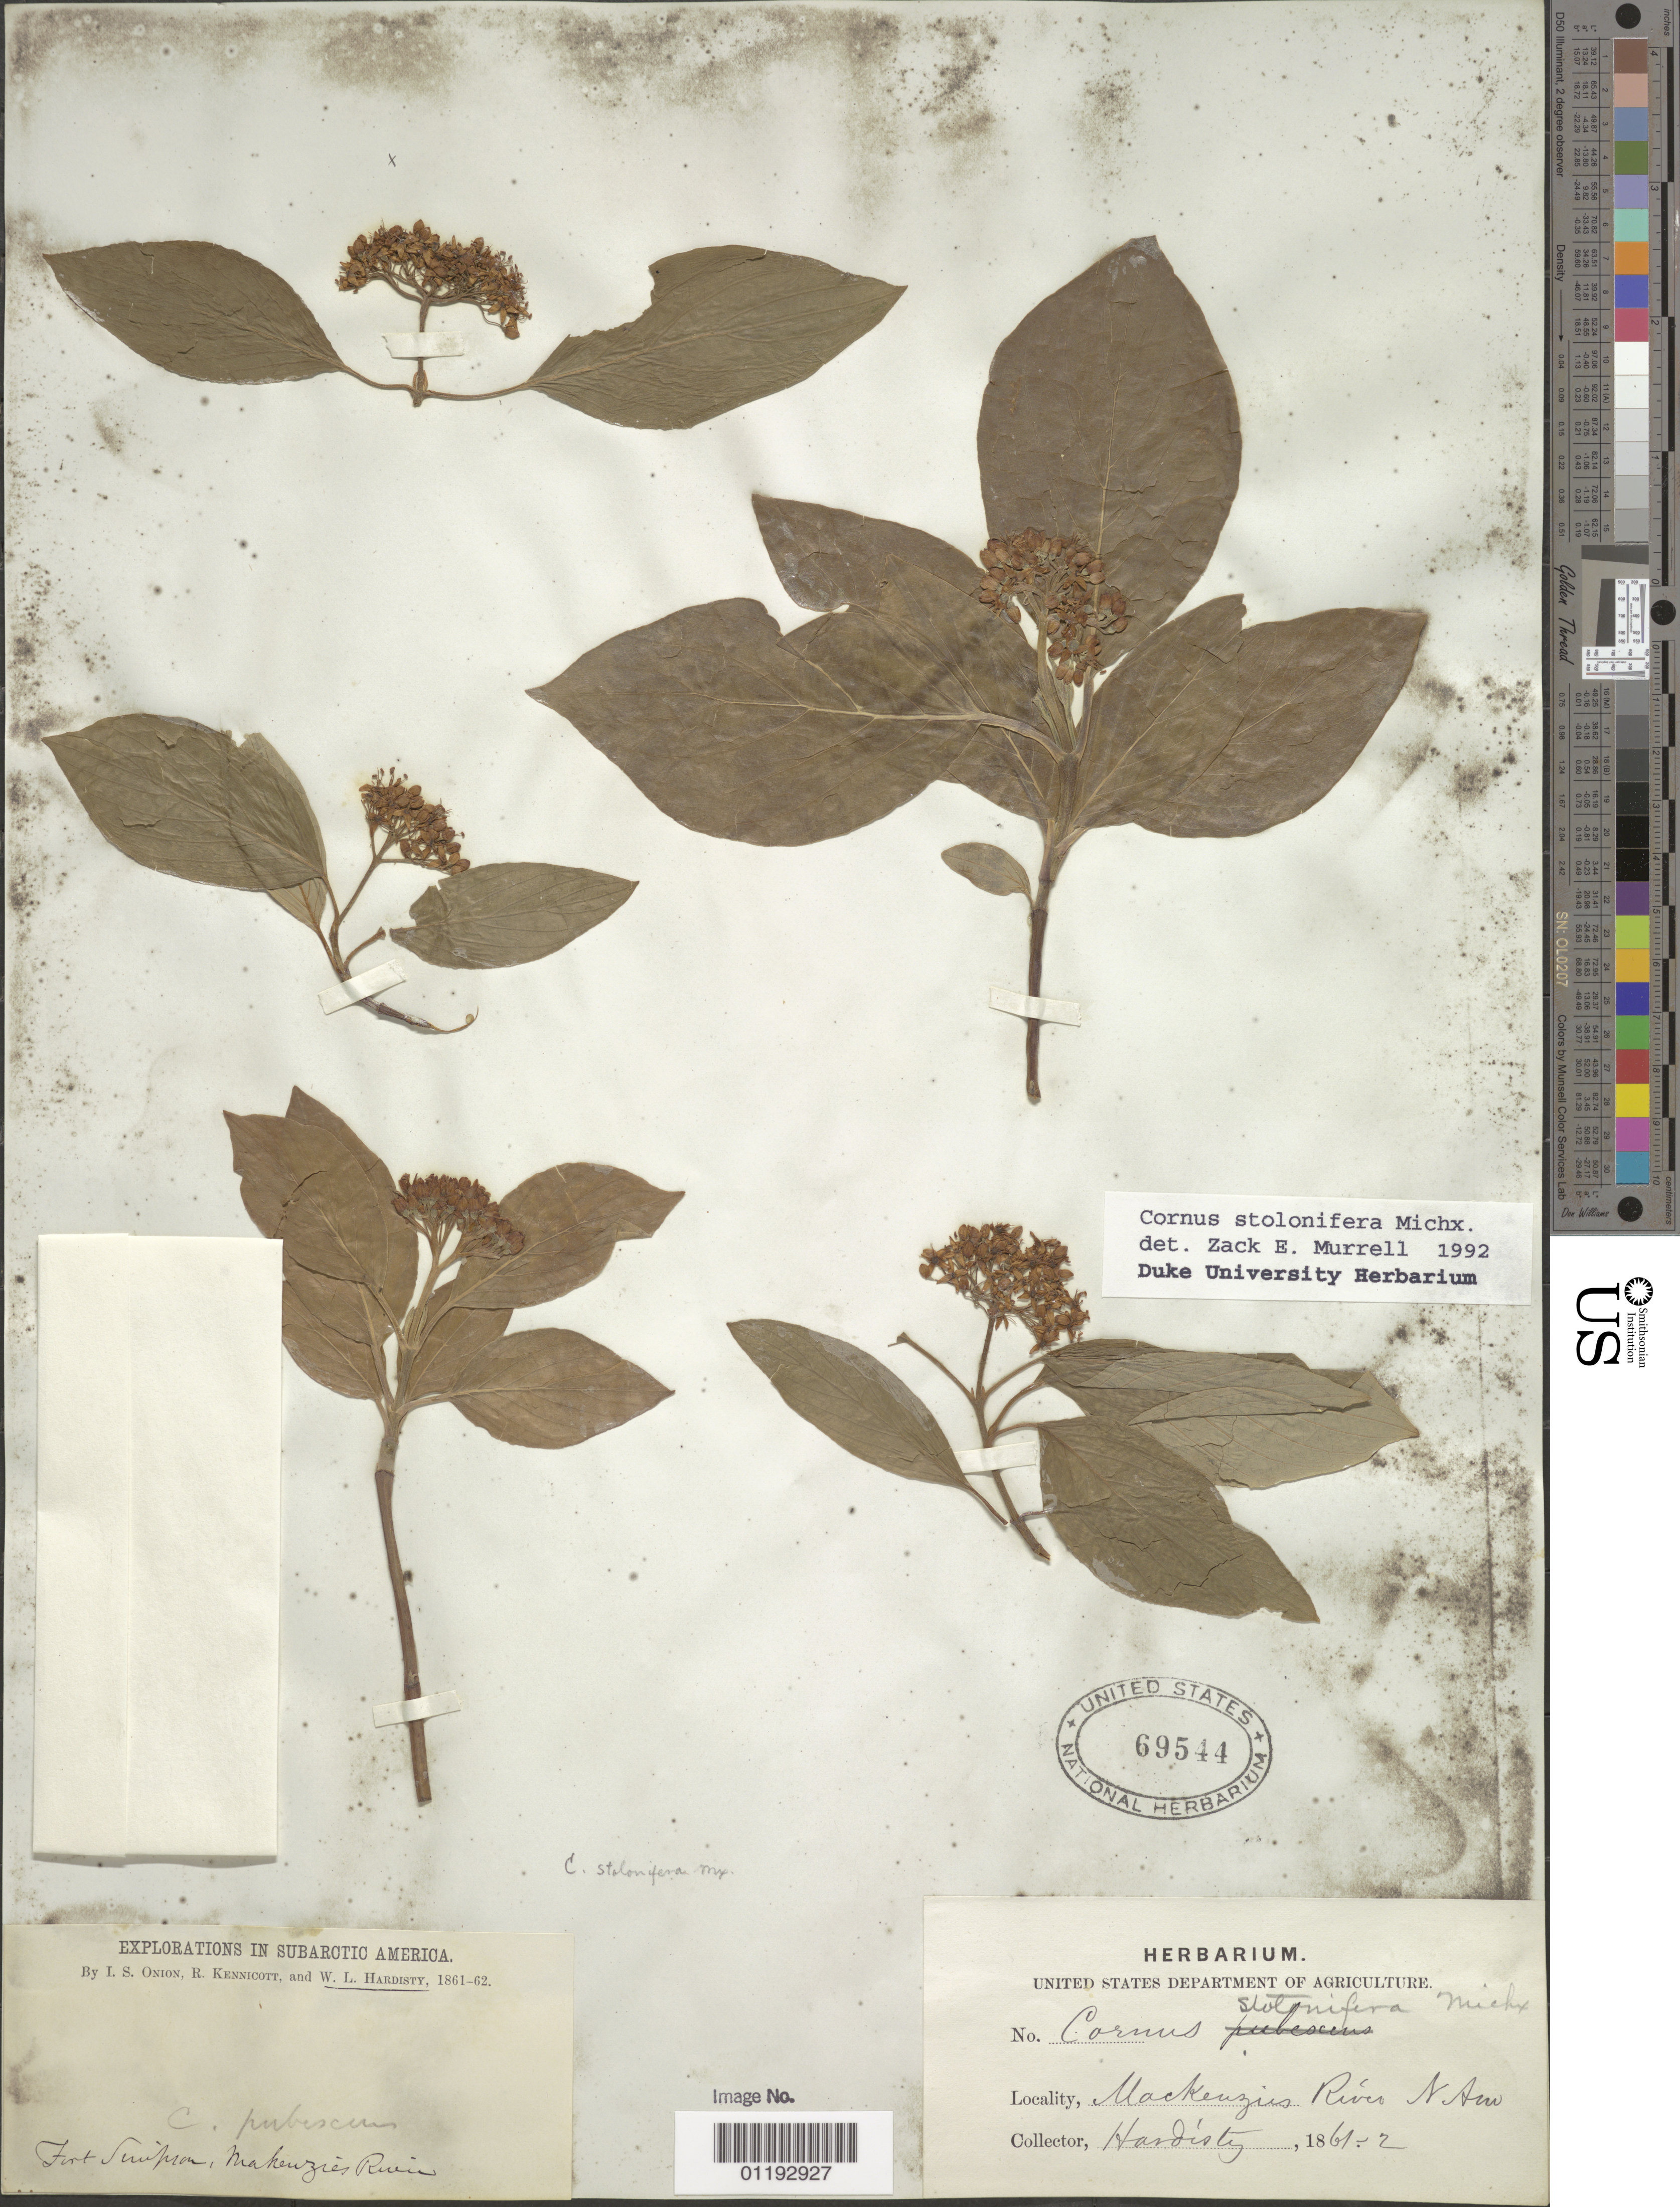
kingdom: Plantae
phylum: Tracheophyta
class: Magnoliopsida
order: Cornales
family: Cornaceae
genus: Cornus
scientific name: Cornus stolonifera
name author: Michx.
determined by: Murrell, Z. E.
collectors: I. Onion, R. Kennicott & W. Hardisty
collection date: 1861/1862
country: Canada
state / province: Northwest Territories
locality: Fort Simpson, Mackenzie River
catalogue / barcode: US 69544